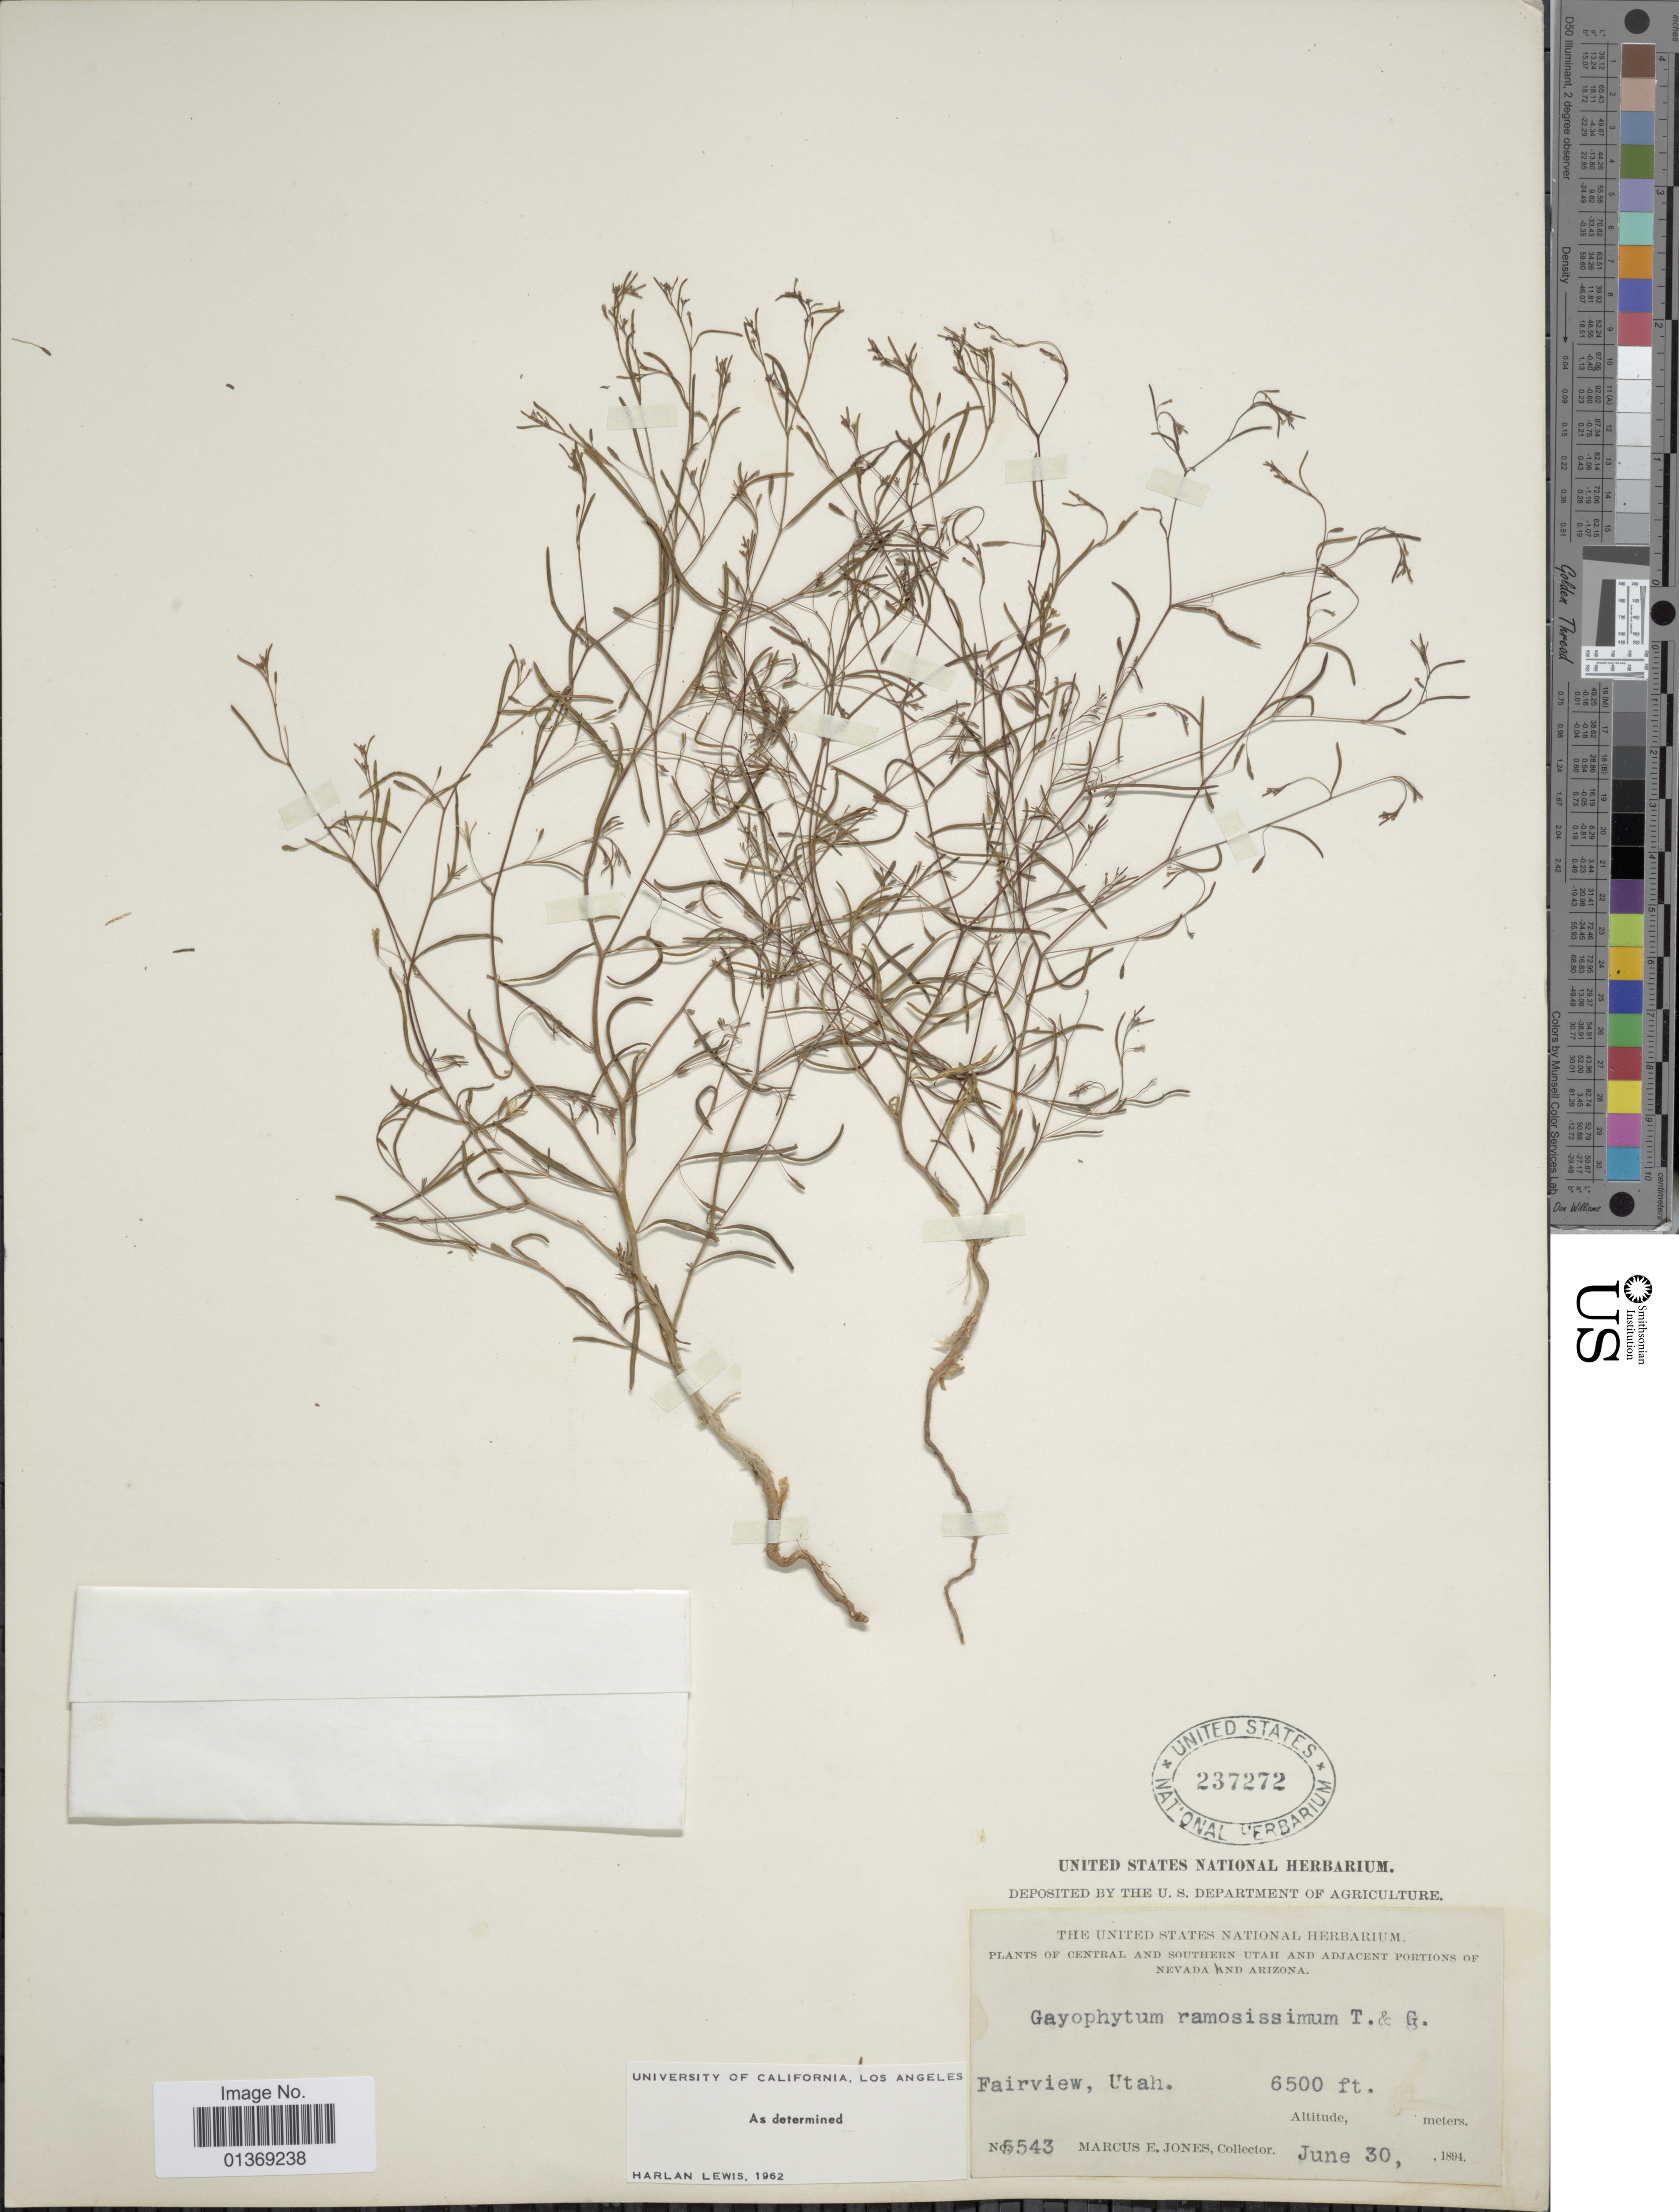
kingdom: Plantae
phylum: Tracheophyta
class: Magnoliopsida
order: Myrtales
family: Onagraceae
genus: Gayophytum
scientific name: Gayophytum ramosissimum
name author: Torr. & A. Gray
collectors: M. E. Jones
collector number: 5543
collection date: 1894-06-30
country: United States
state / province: Utah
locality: Central and Southern Utah and Adjacent Portions of Nevada and Arizona, Fairview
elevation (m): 1981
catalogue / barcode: US 237272